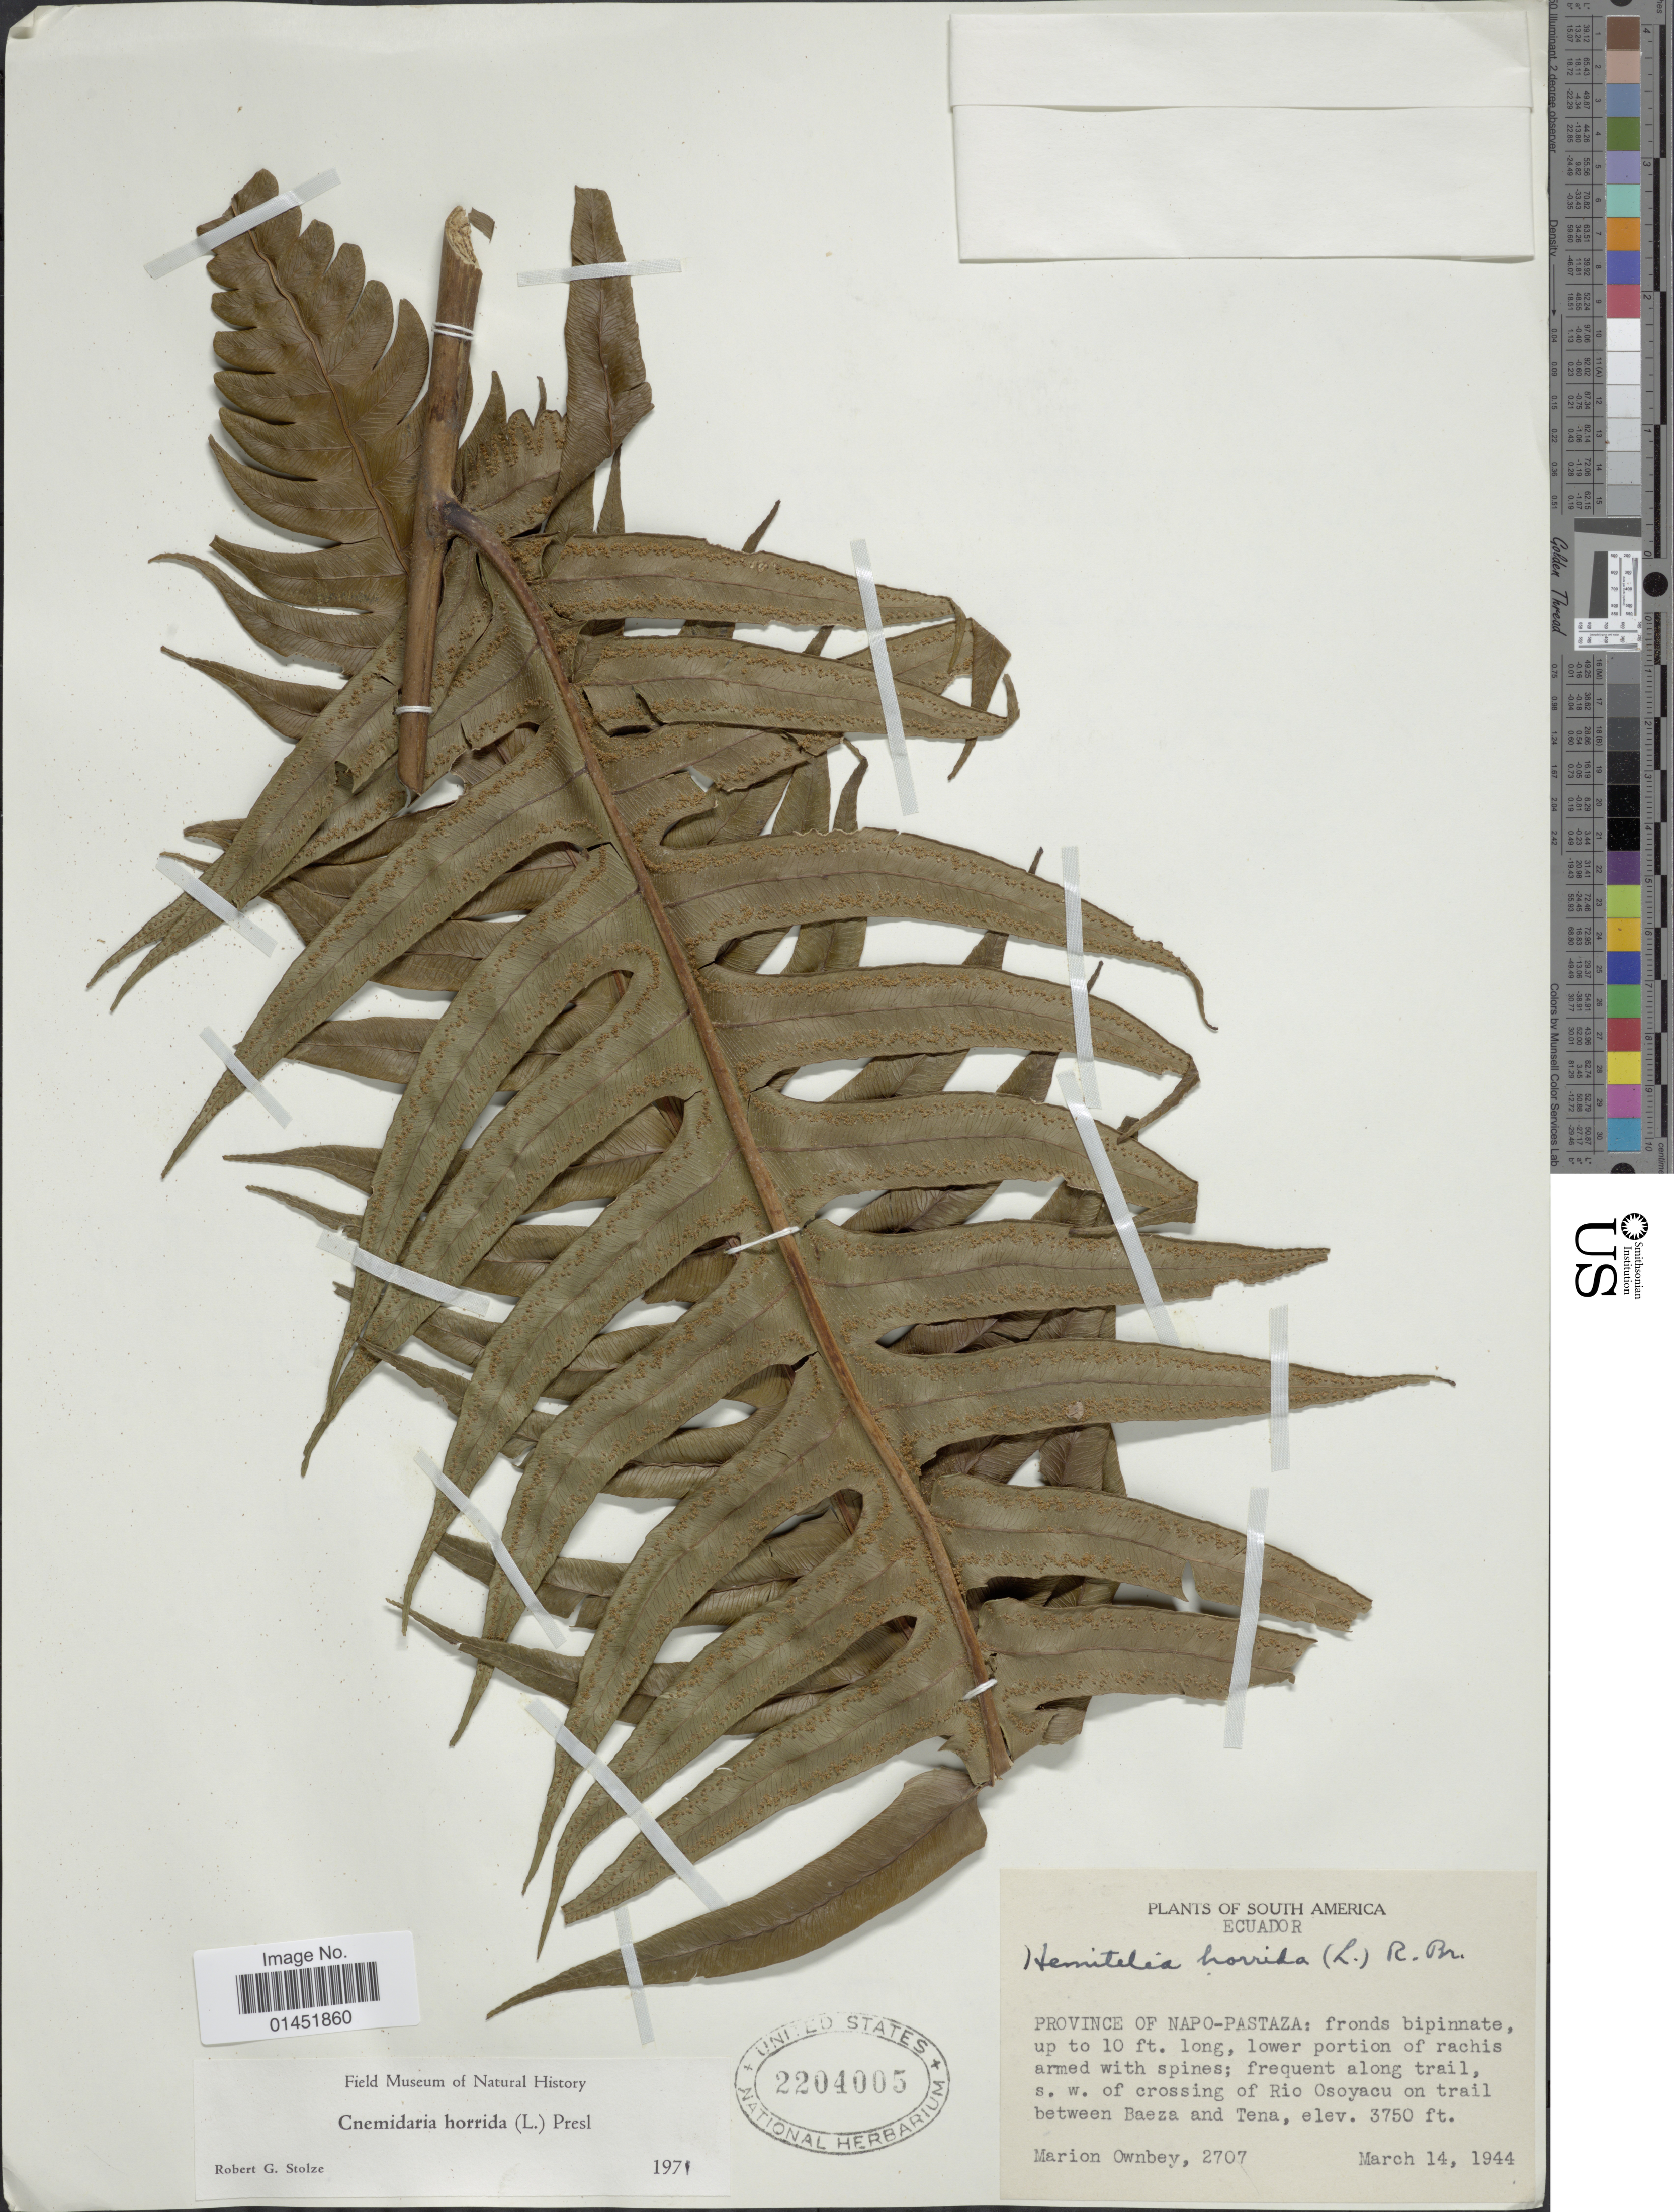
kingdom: Plantae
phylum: Tracheophyta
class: Polypodiopsida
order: Cyatheales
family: Cyatheaceae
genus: Cyathea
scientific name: Cyathea horrida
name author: (L.) Sm.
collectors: F. M. Ownbey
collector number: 2707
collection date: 1944-03-14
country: Ecuador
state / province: Napo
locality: Province of Napo-Pastaza: frequent along trail, s.w. of crossing of Rio Osoyacu on trail between Baeza and Tena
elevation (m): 1143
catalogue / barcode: US 2204005